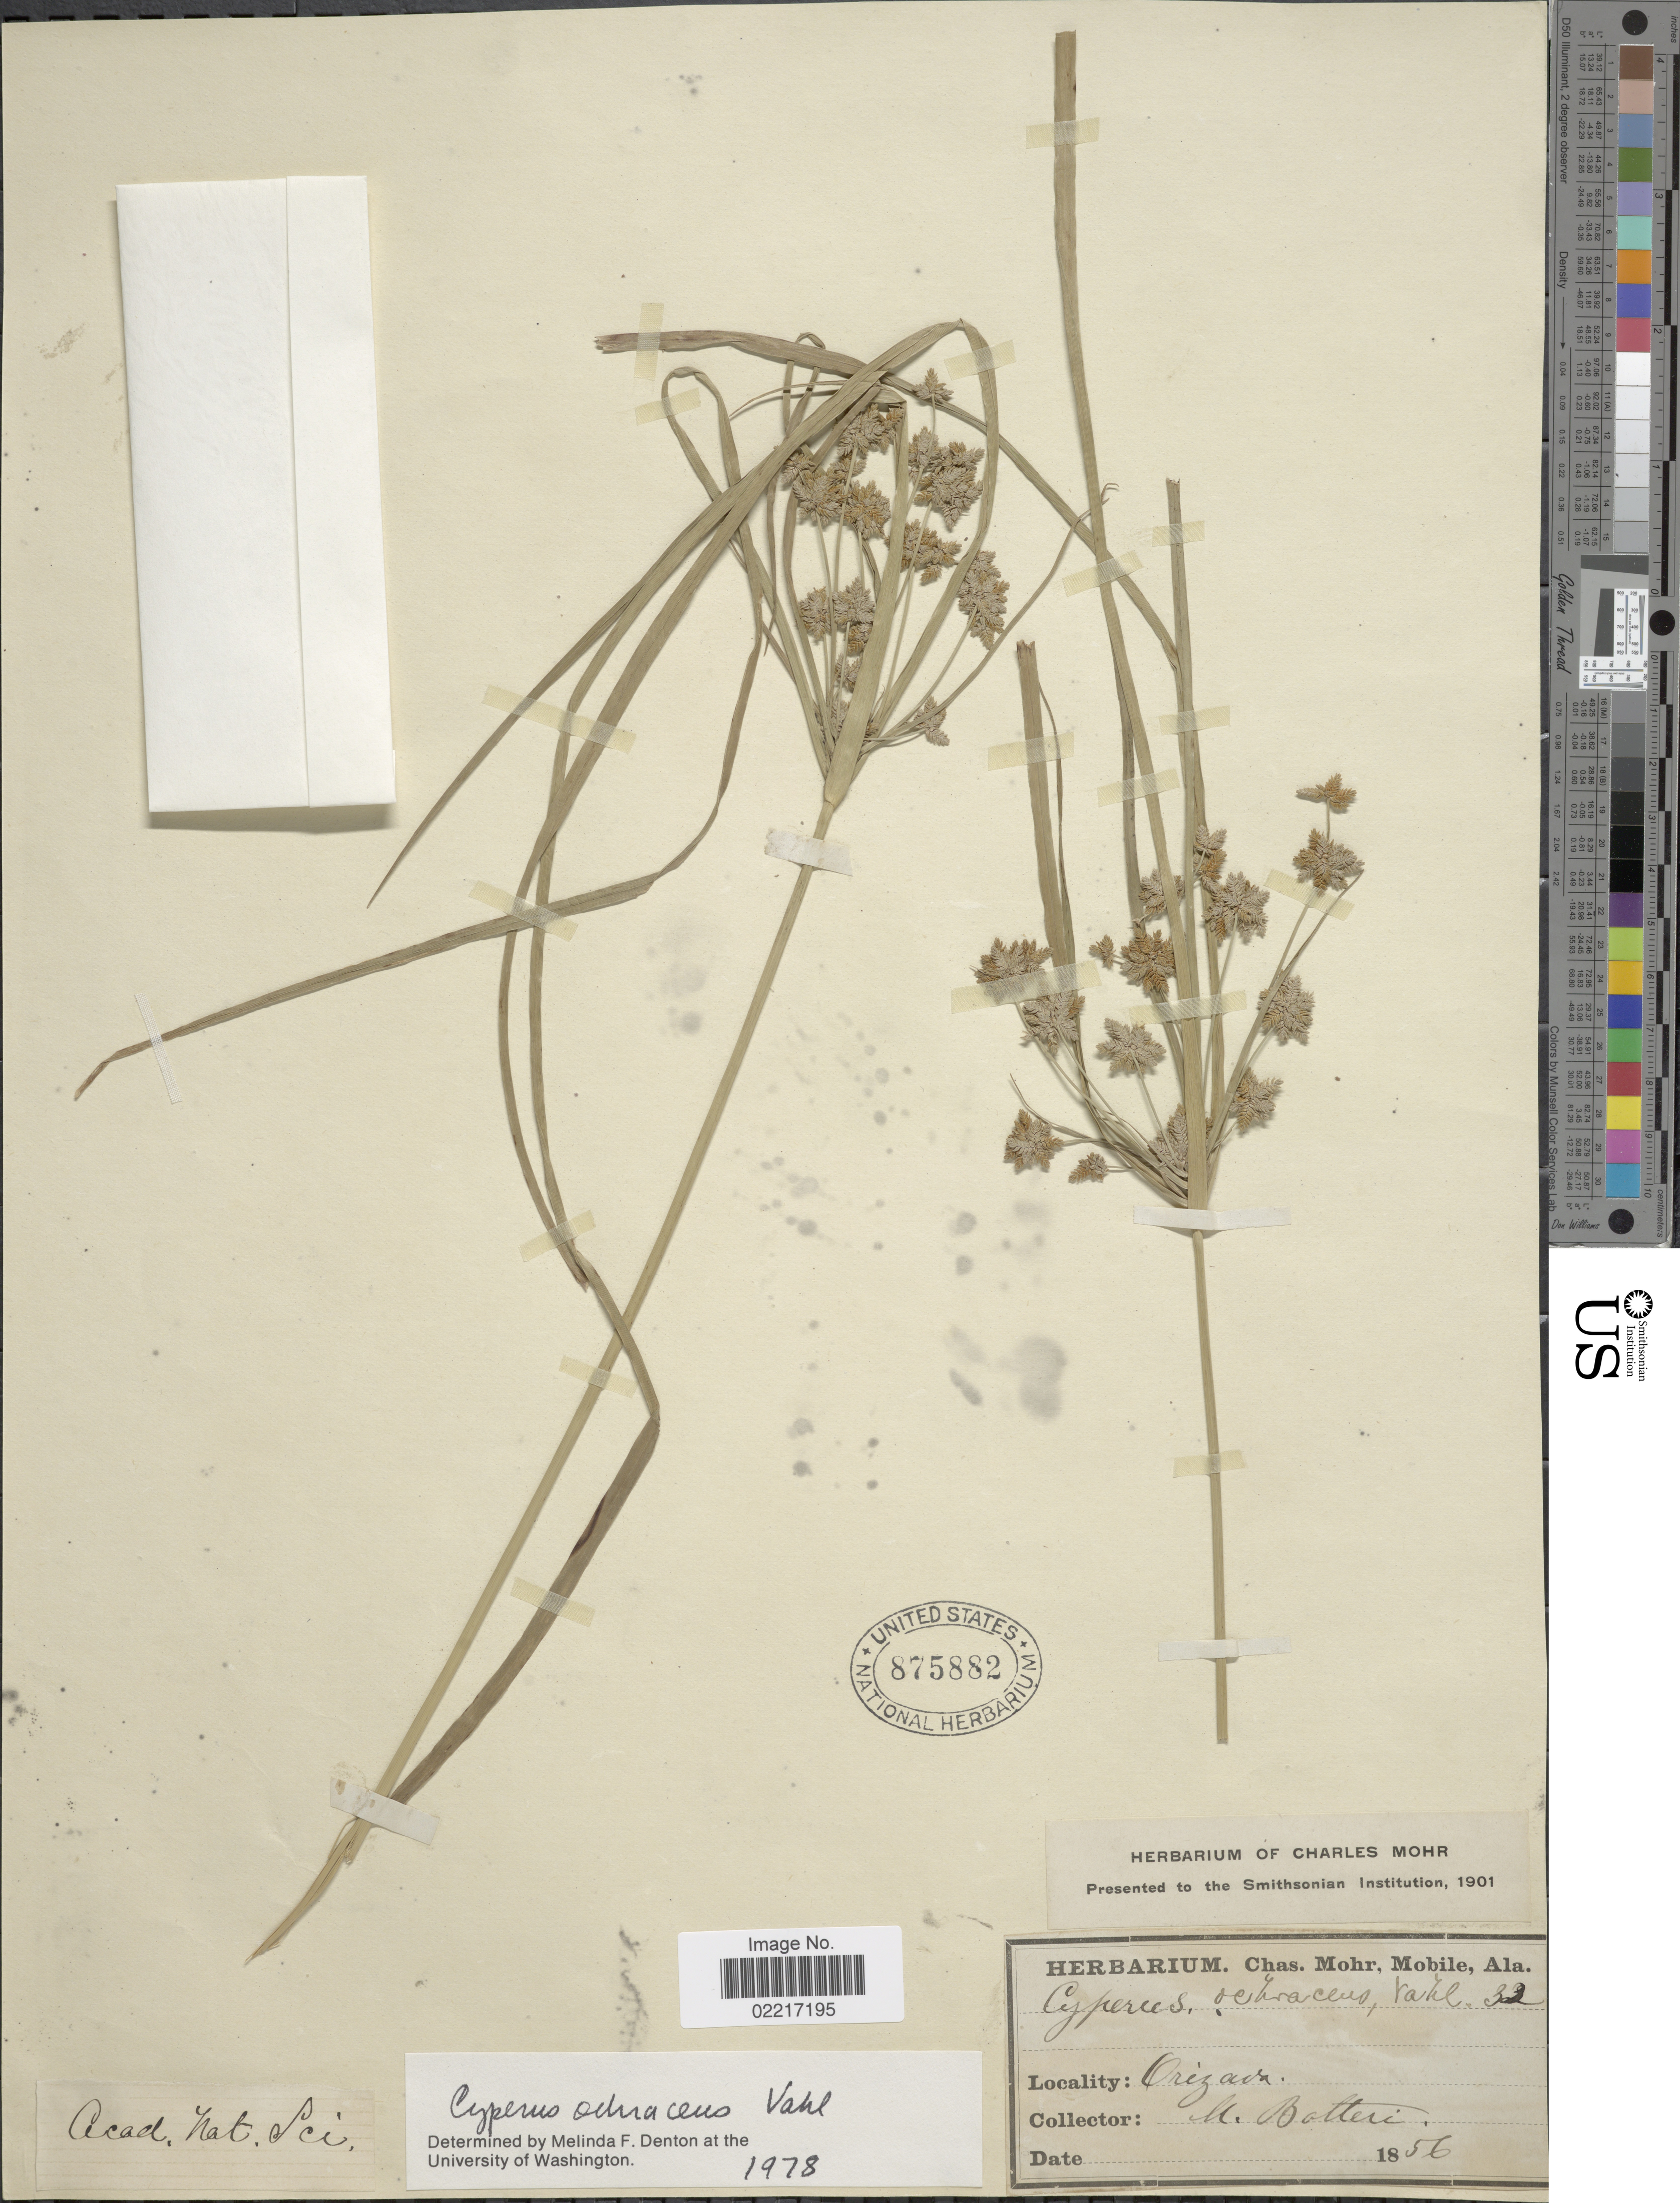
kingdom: Plantae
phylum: Tracheophyta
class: Liliopsida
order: Poales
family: Cyperaceae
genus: Cyperus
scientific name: Cyperus ochraceus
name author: Vahl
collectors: M. Botteri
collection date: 1856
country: Mexico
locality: Orizaba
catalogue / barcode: US 875882